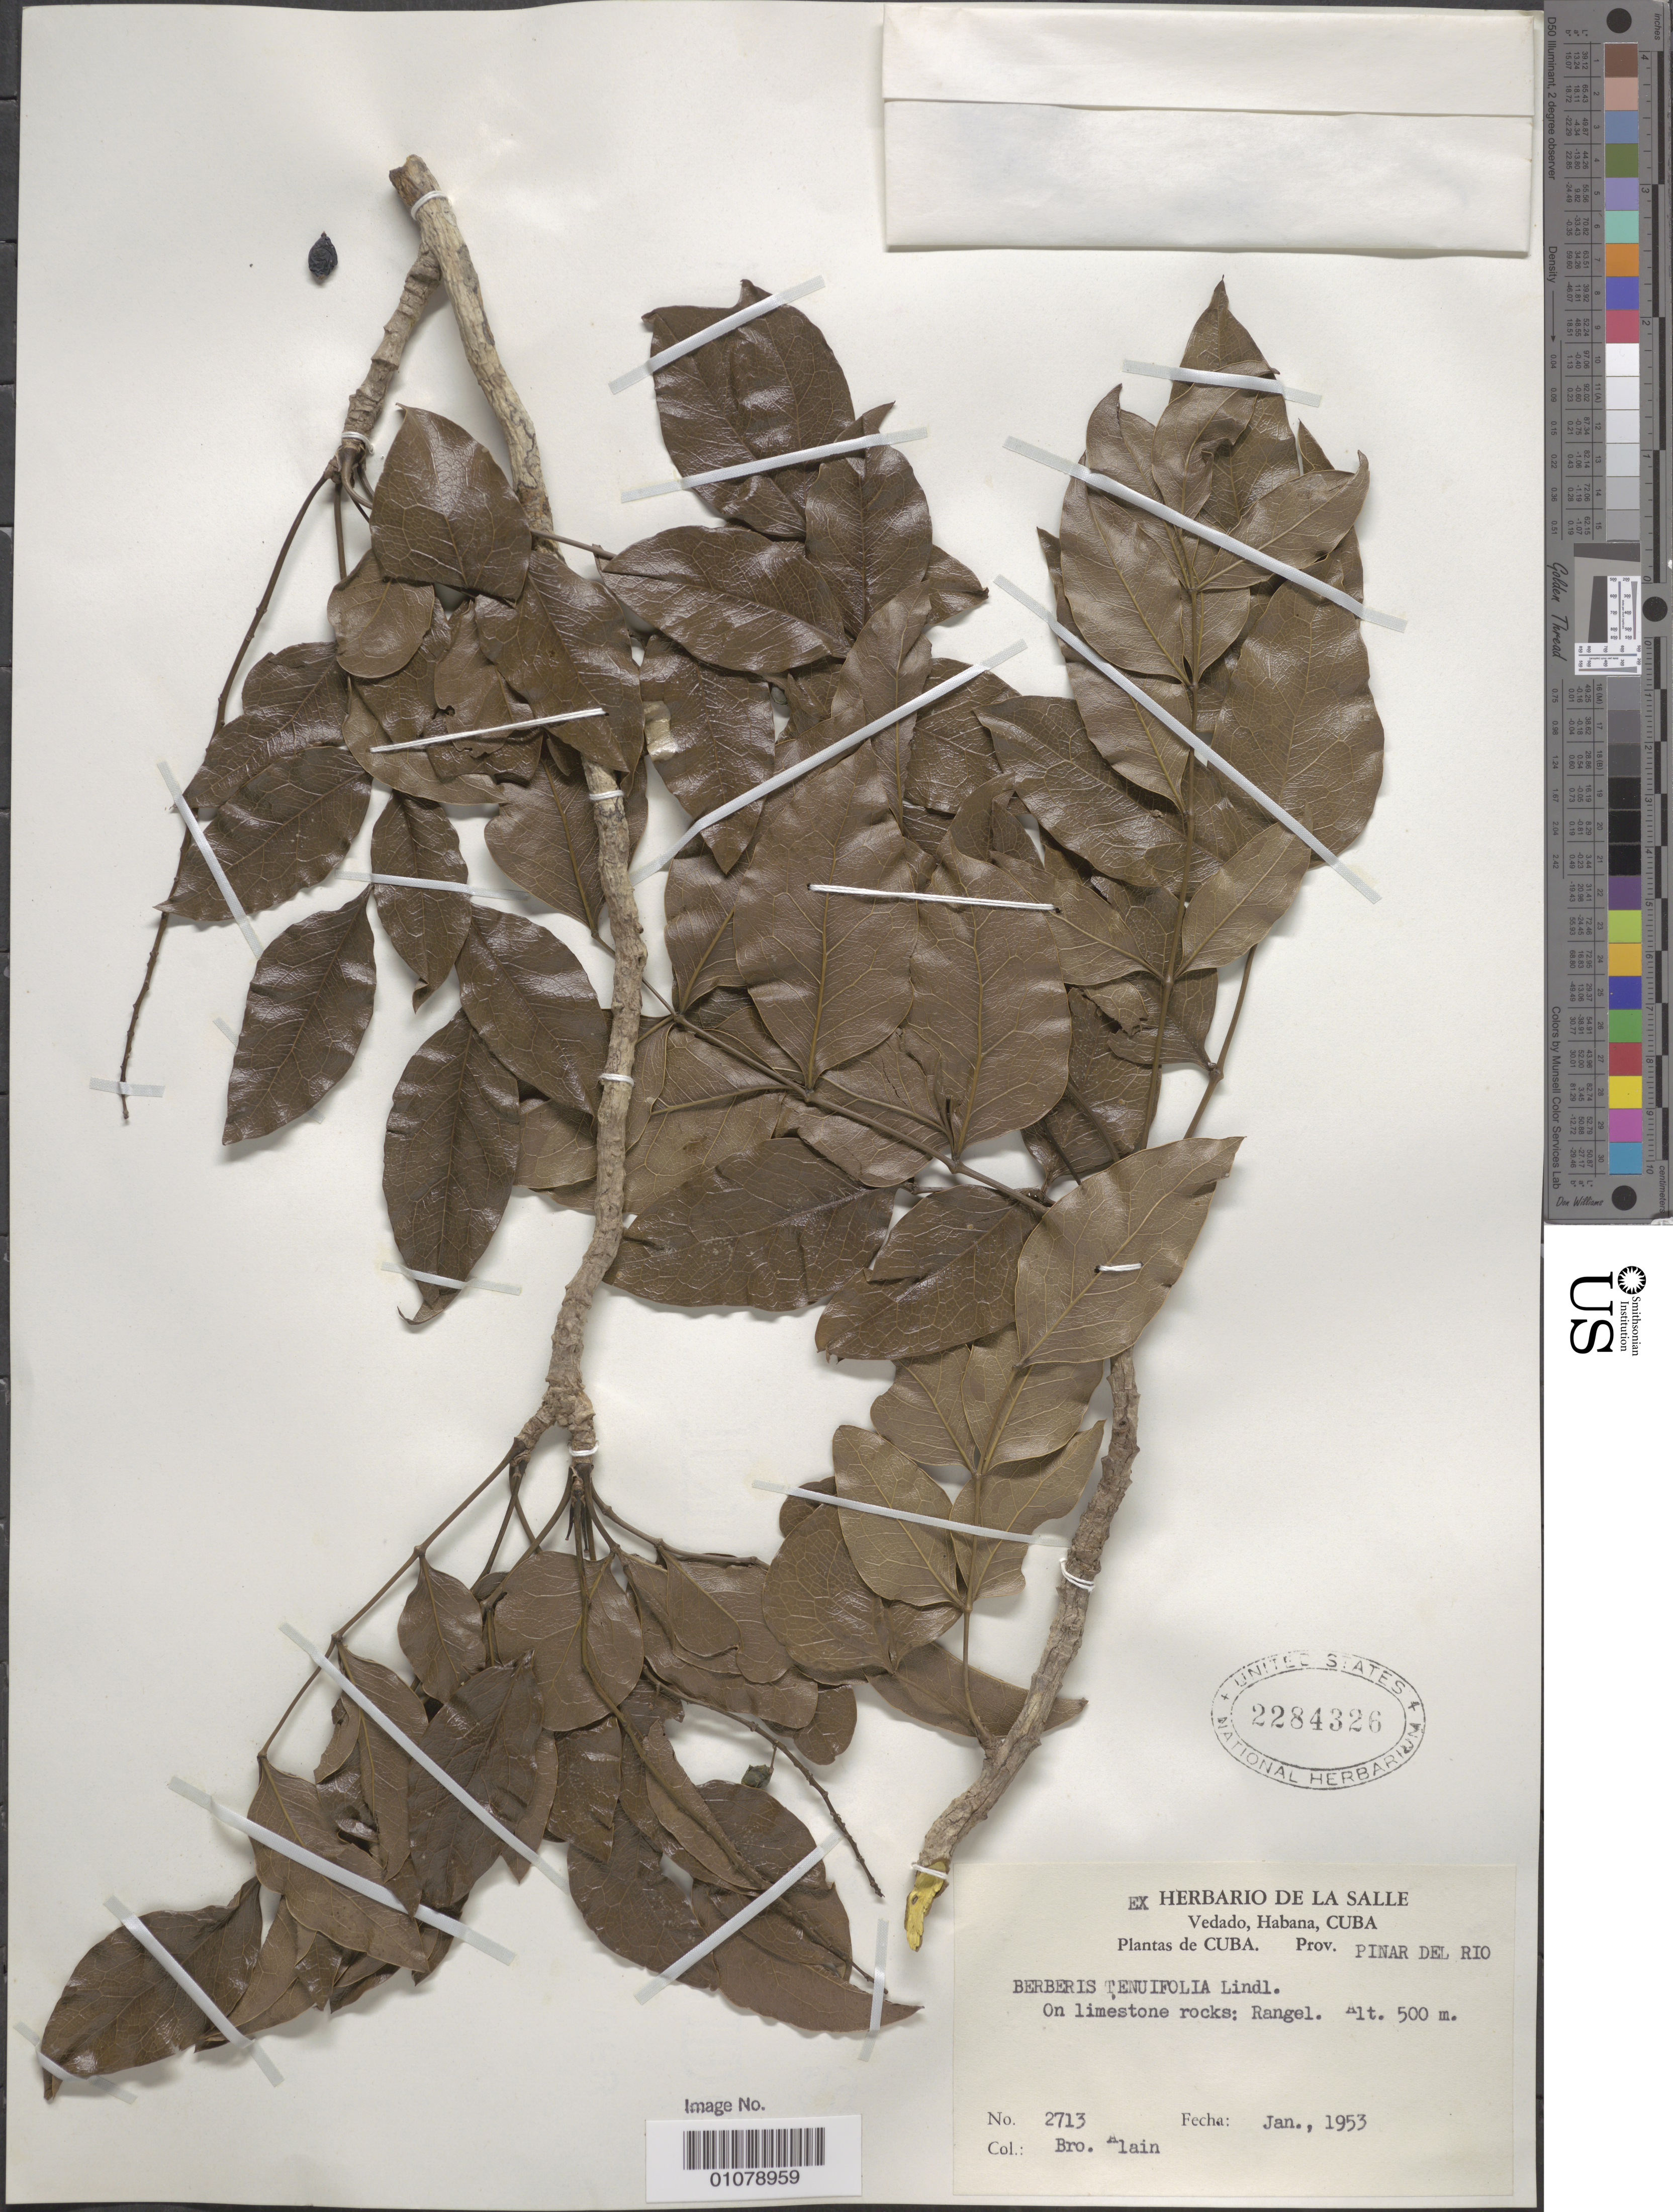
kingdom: Plantae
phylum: Tracheophyta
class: Magnoliopsida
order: Ranunculales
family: Berberidaceae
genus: Berberis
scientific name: Berberis tenuifolia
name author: Lindl.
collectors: A. H. Liogier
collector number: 2713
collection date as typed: Jan 1953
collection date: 1953-01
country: Cuba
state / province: Pinar del Rio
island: Cuba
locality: On limestone rocks: Rangel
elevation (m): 500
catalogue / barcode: US 2284326